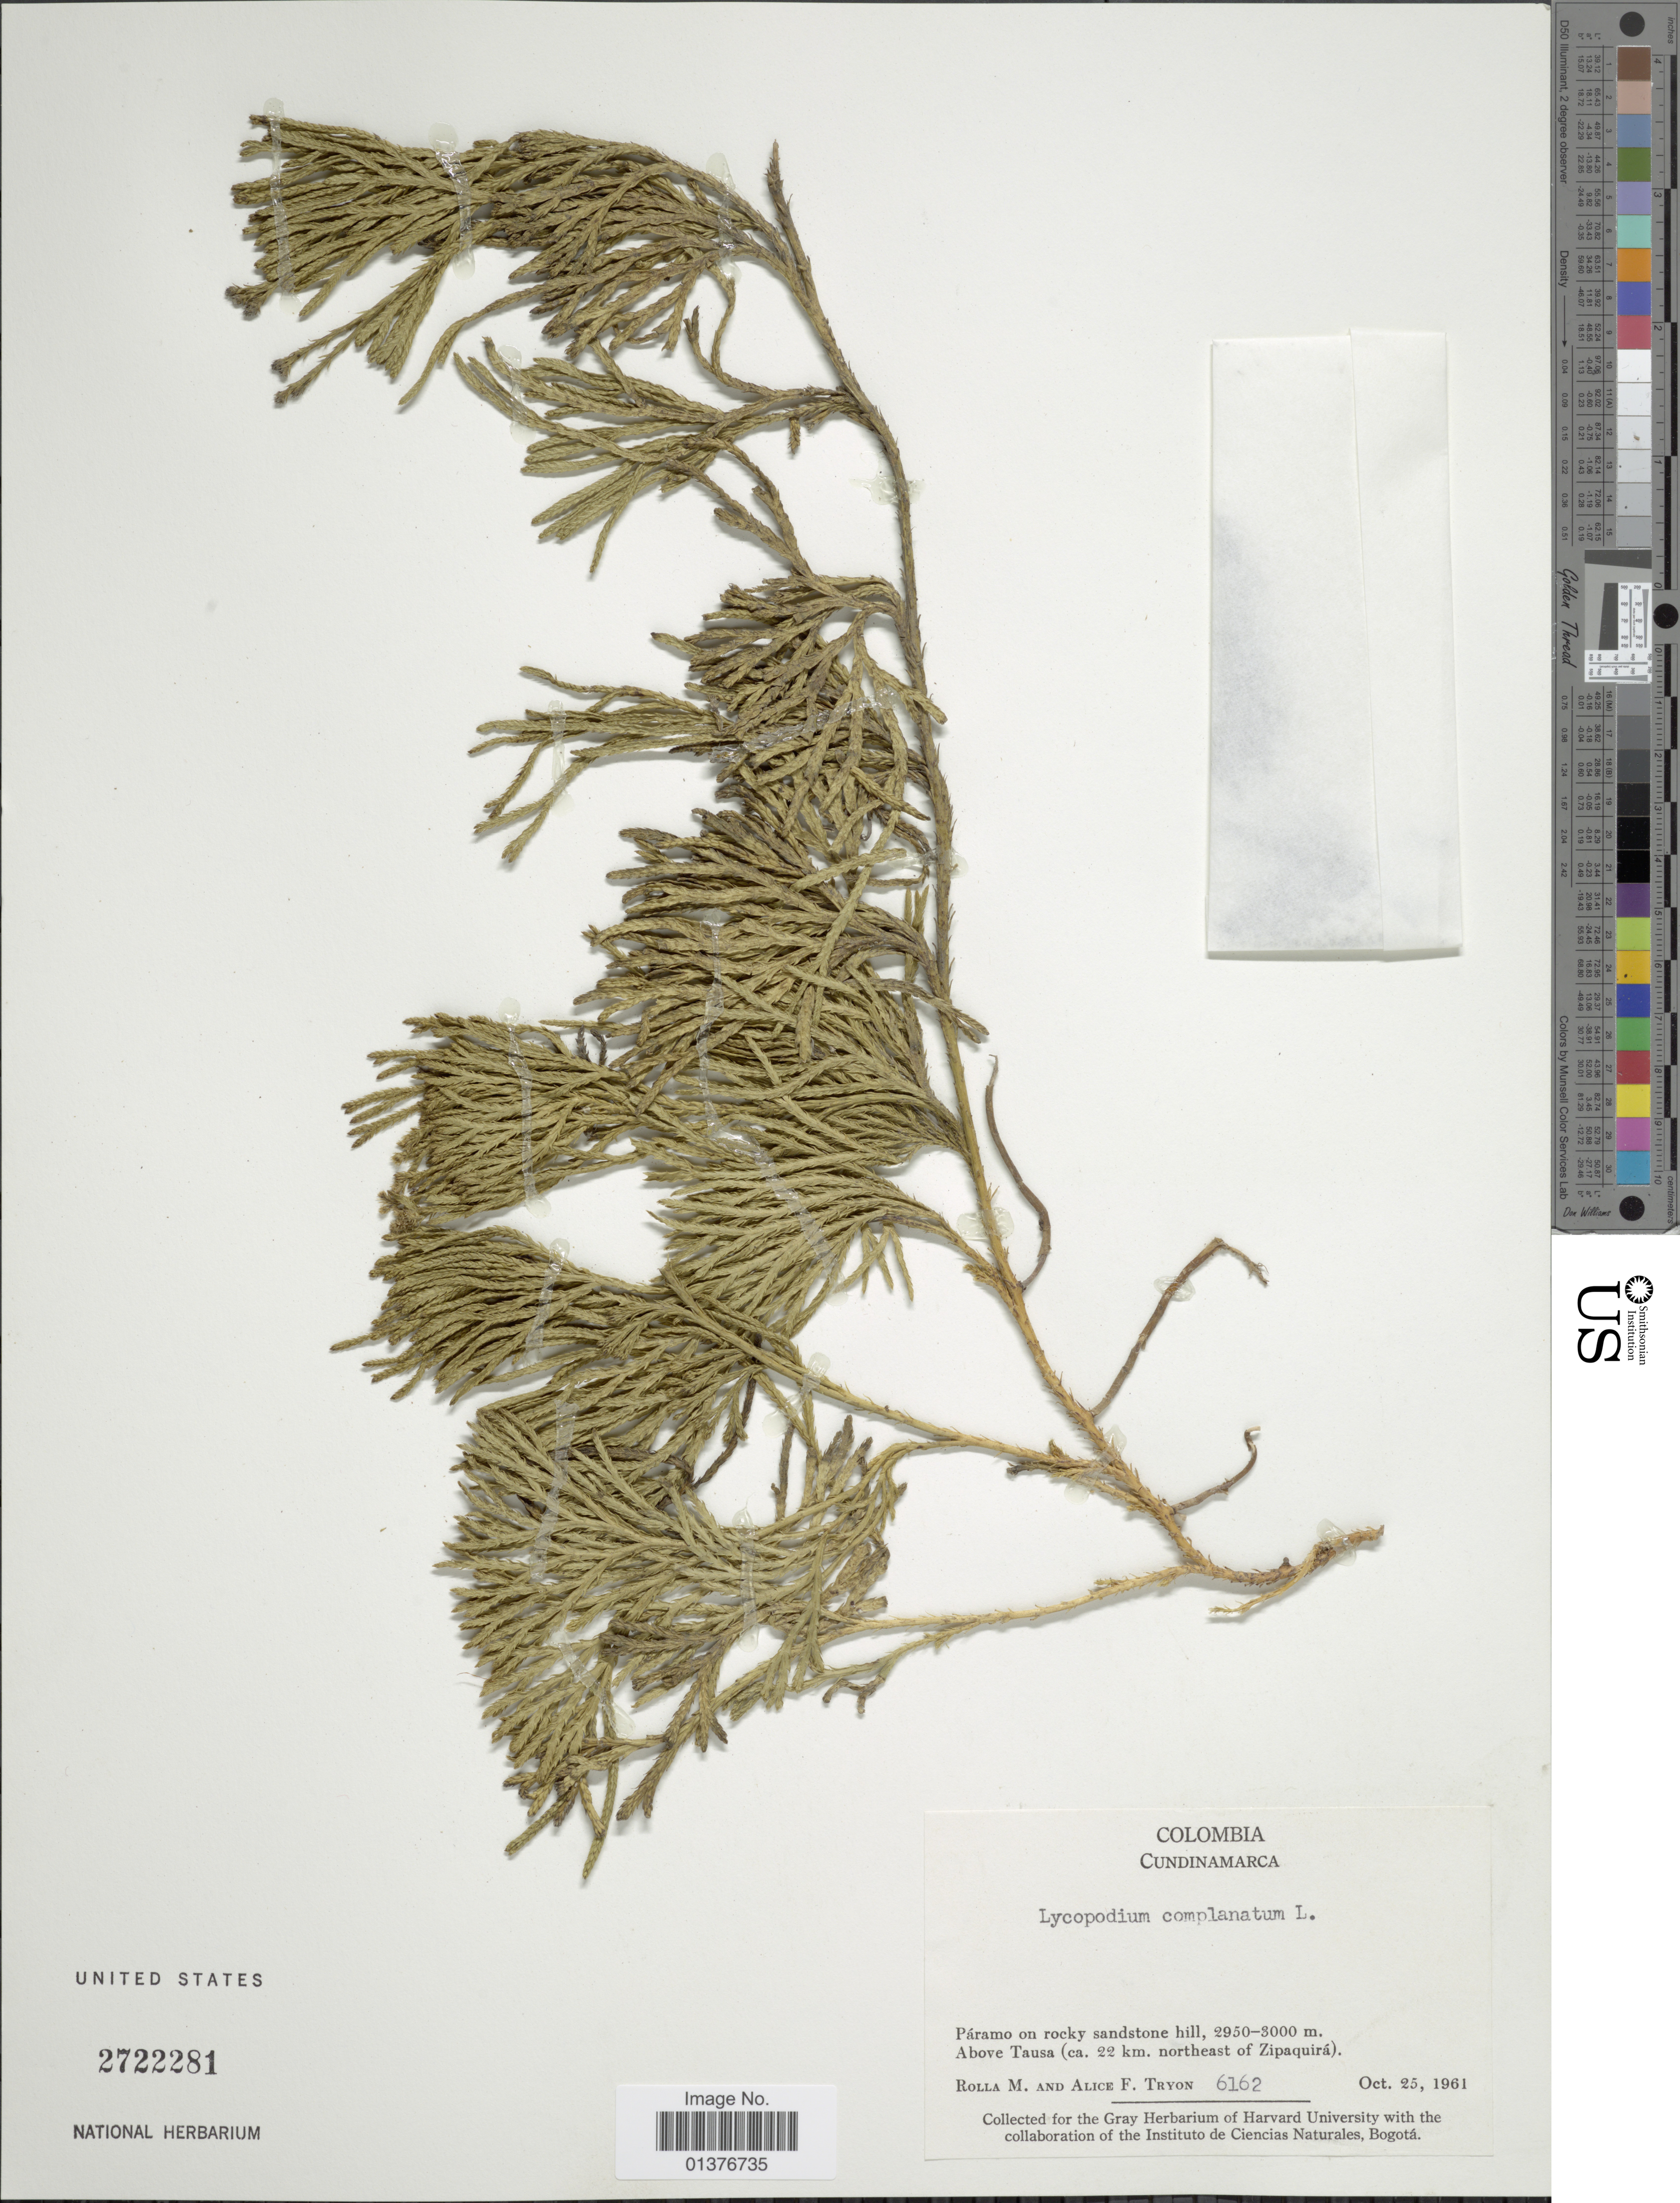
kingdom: Plantae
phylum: Tracheophyta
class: Lycopodiopsida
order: Lycopodiales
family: Lycopodiaceae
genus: Diphasiastrum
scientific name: Diphasiastrum thyoides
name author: (Humb. & Bonpl. ex Willd.) Holub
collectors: M. Rolla & A. F. Tryon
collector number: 6162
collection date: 1961-10-25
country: Colombia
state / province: Cundinamarca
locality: Páramo on rocky sandstone hill, above Tausa(ca. 22km northeast of Zipaquira)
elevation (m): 2950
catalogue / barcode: US 2722281